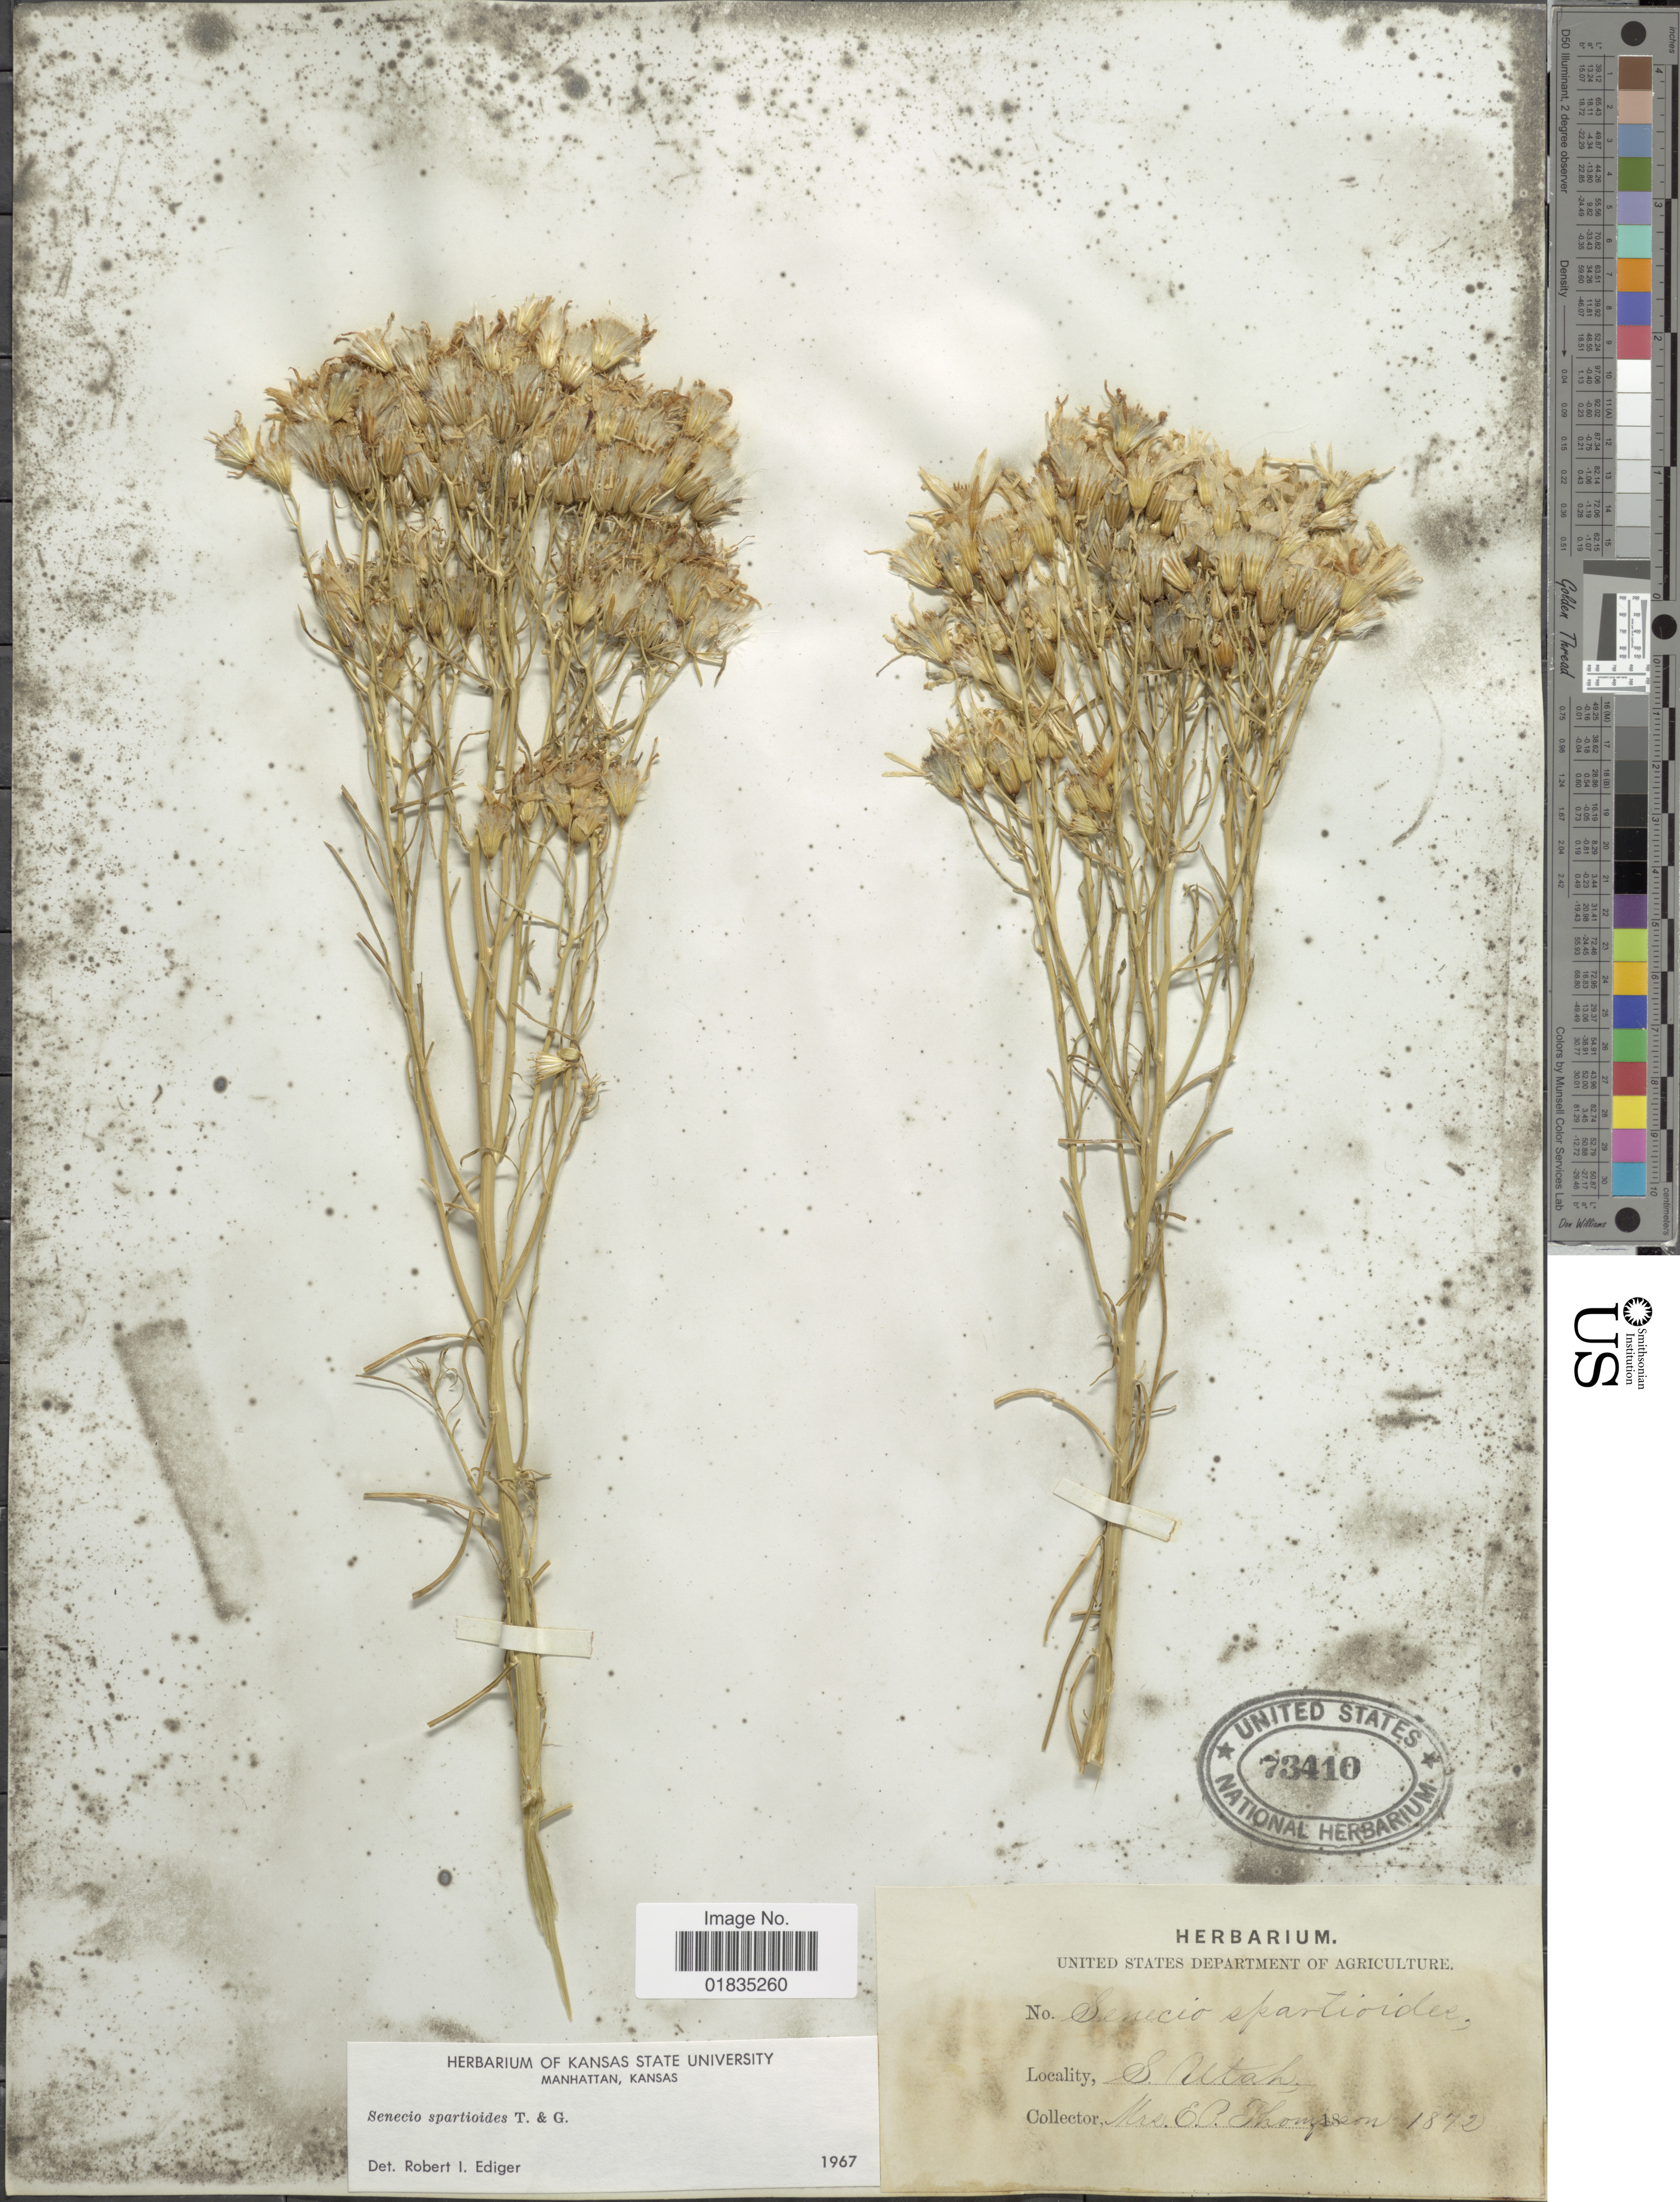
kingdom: Plantae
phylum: Tracheophyta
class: Magnoliopsida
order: Asterales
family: Asteraceae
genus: Senecio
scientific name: Senecio spartioides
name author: Torr. & A. Gray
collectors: E. P. Thompson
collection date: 1872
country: United States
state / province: Utah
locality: S. Utah.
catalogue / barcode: US 73410